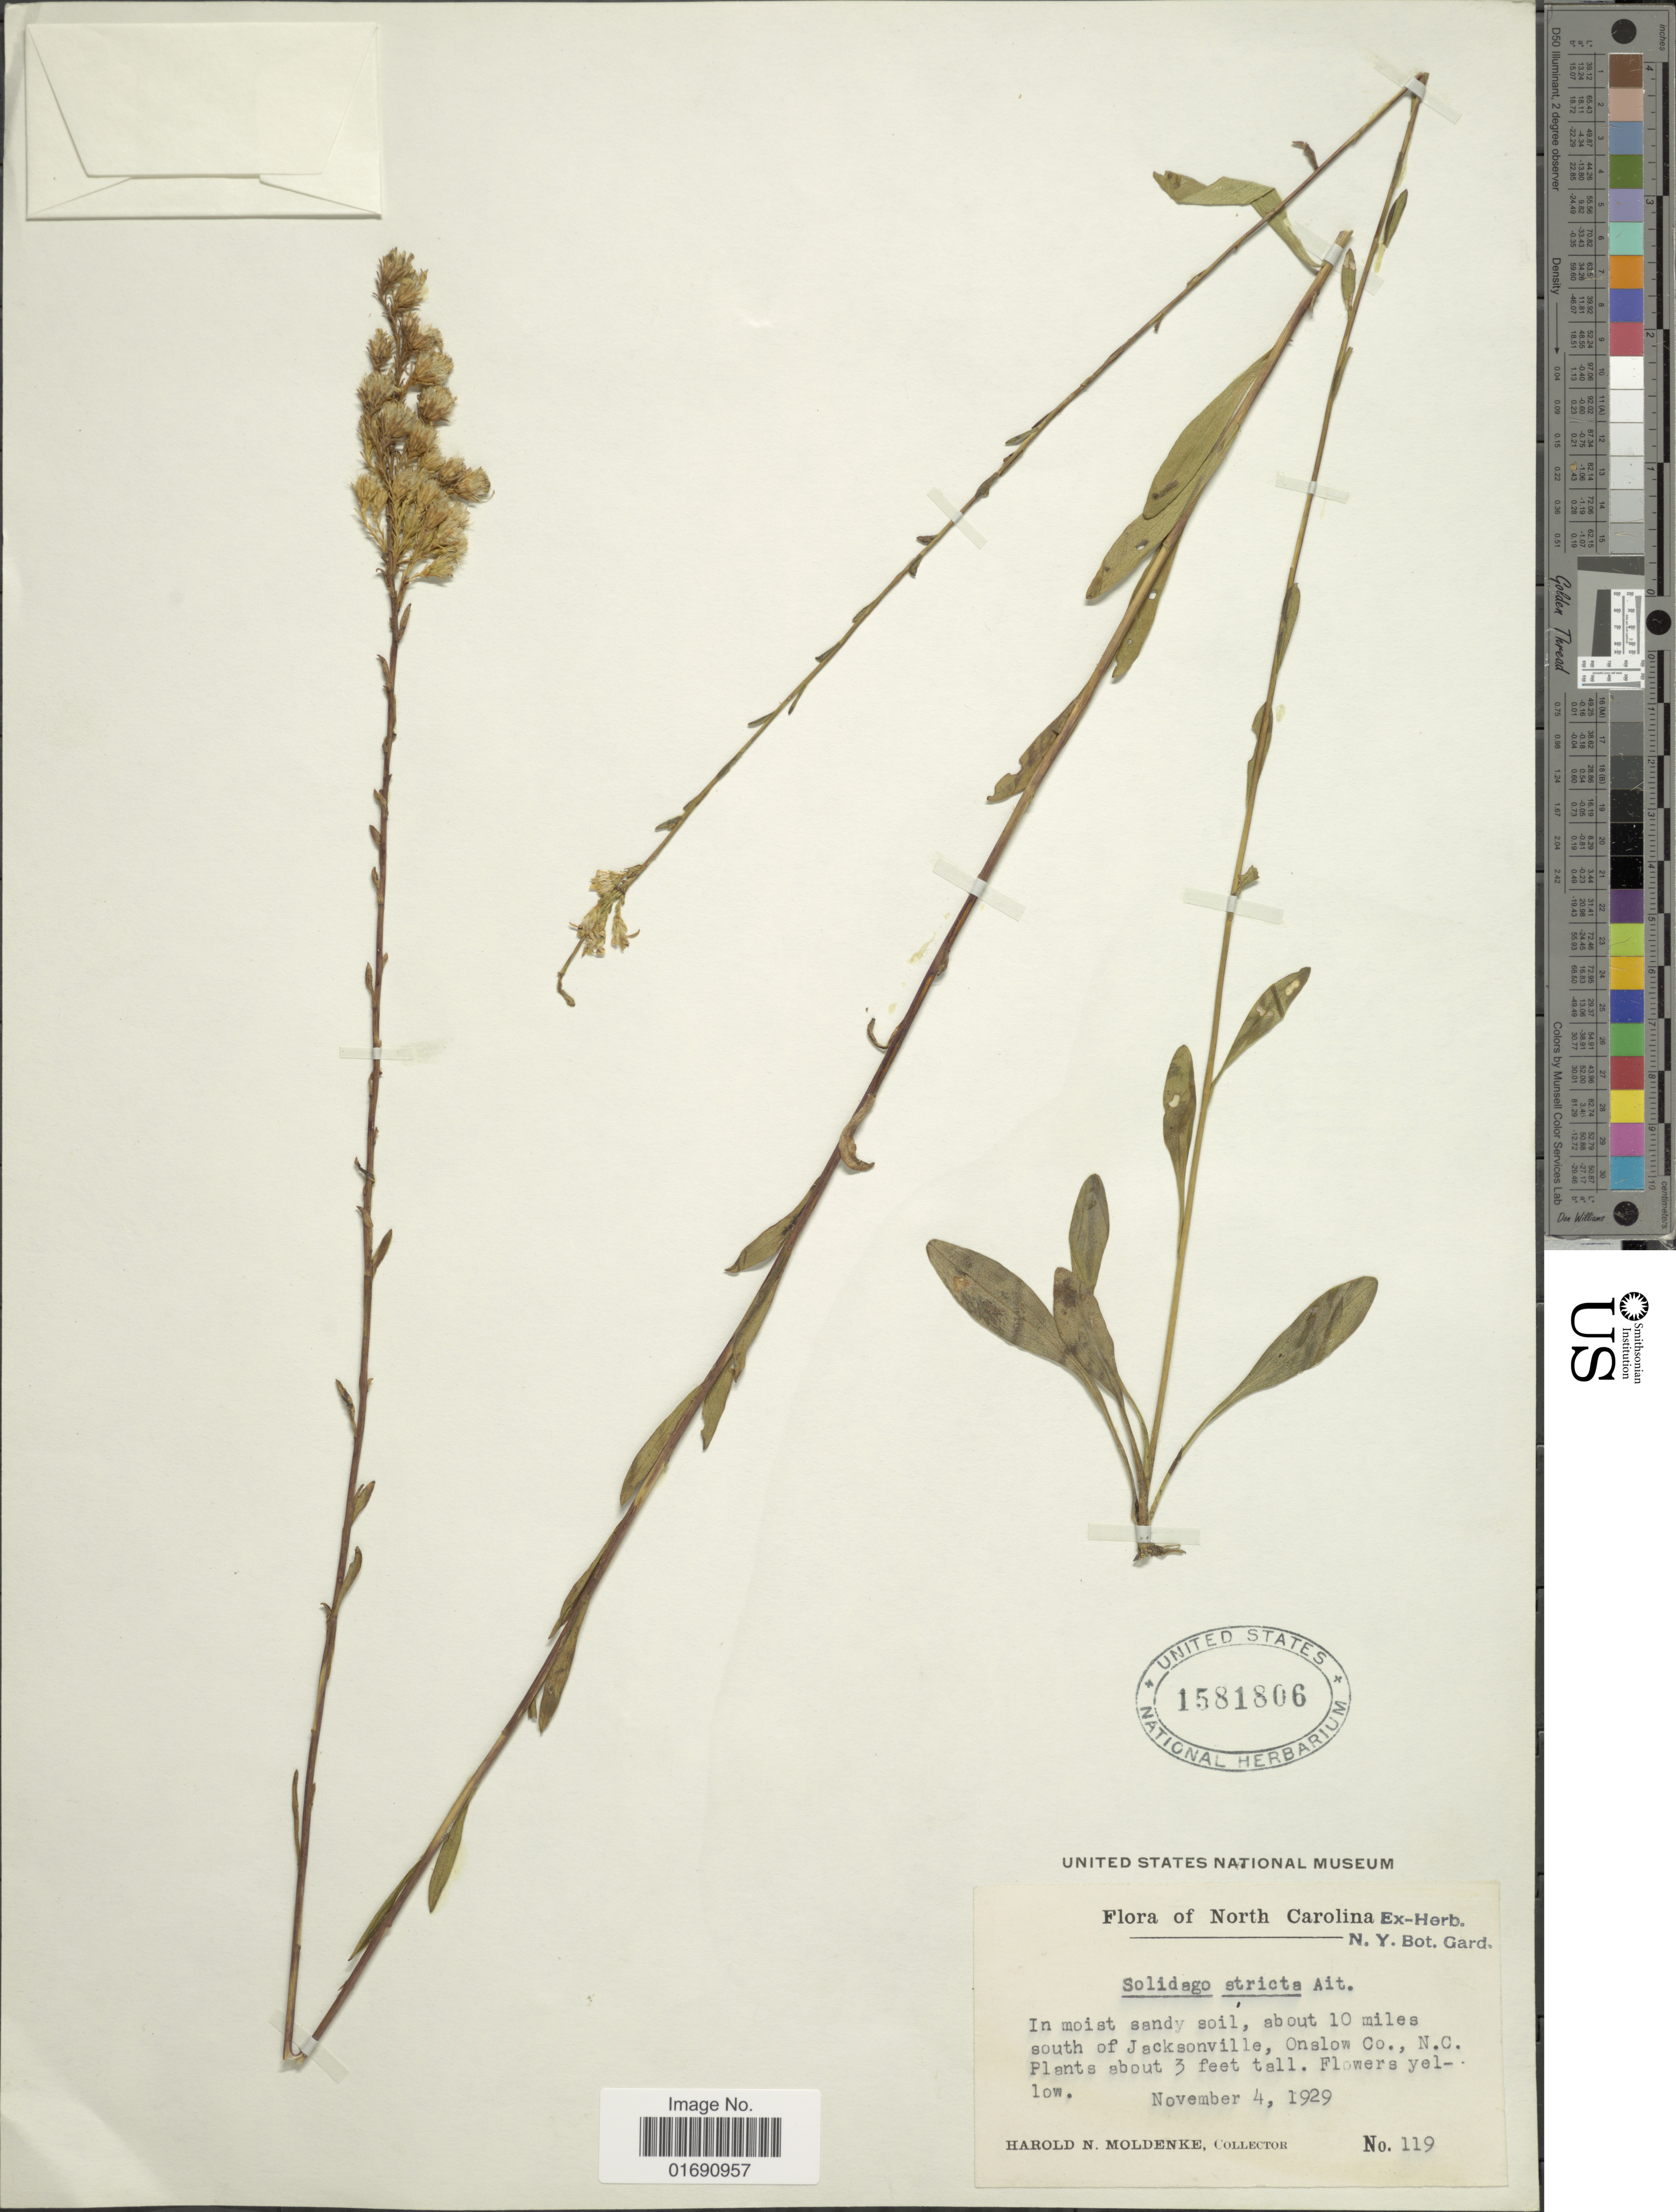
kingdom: Plantae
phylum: Tracheophyta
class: Magnoliopsida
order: Asterales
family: Asteraceae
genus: Solidago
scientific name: Solidago stricta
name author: Aiton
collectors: H. N. Moldenke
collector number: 119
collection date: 1929-11-04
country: United States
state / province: North Carolina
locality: In moist sandy soil, about 10 miles south of Jacksonville, Onslow Co.,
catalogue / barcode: US 1581806